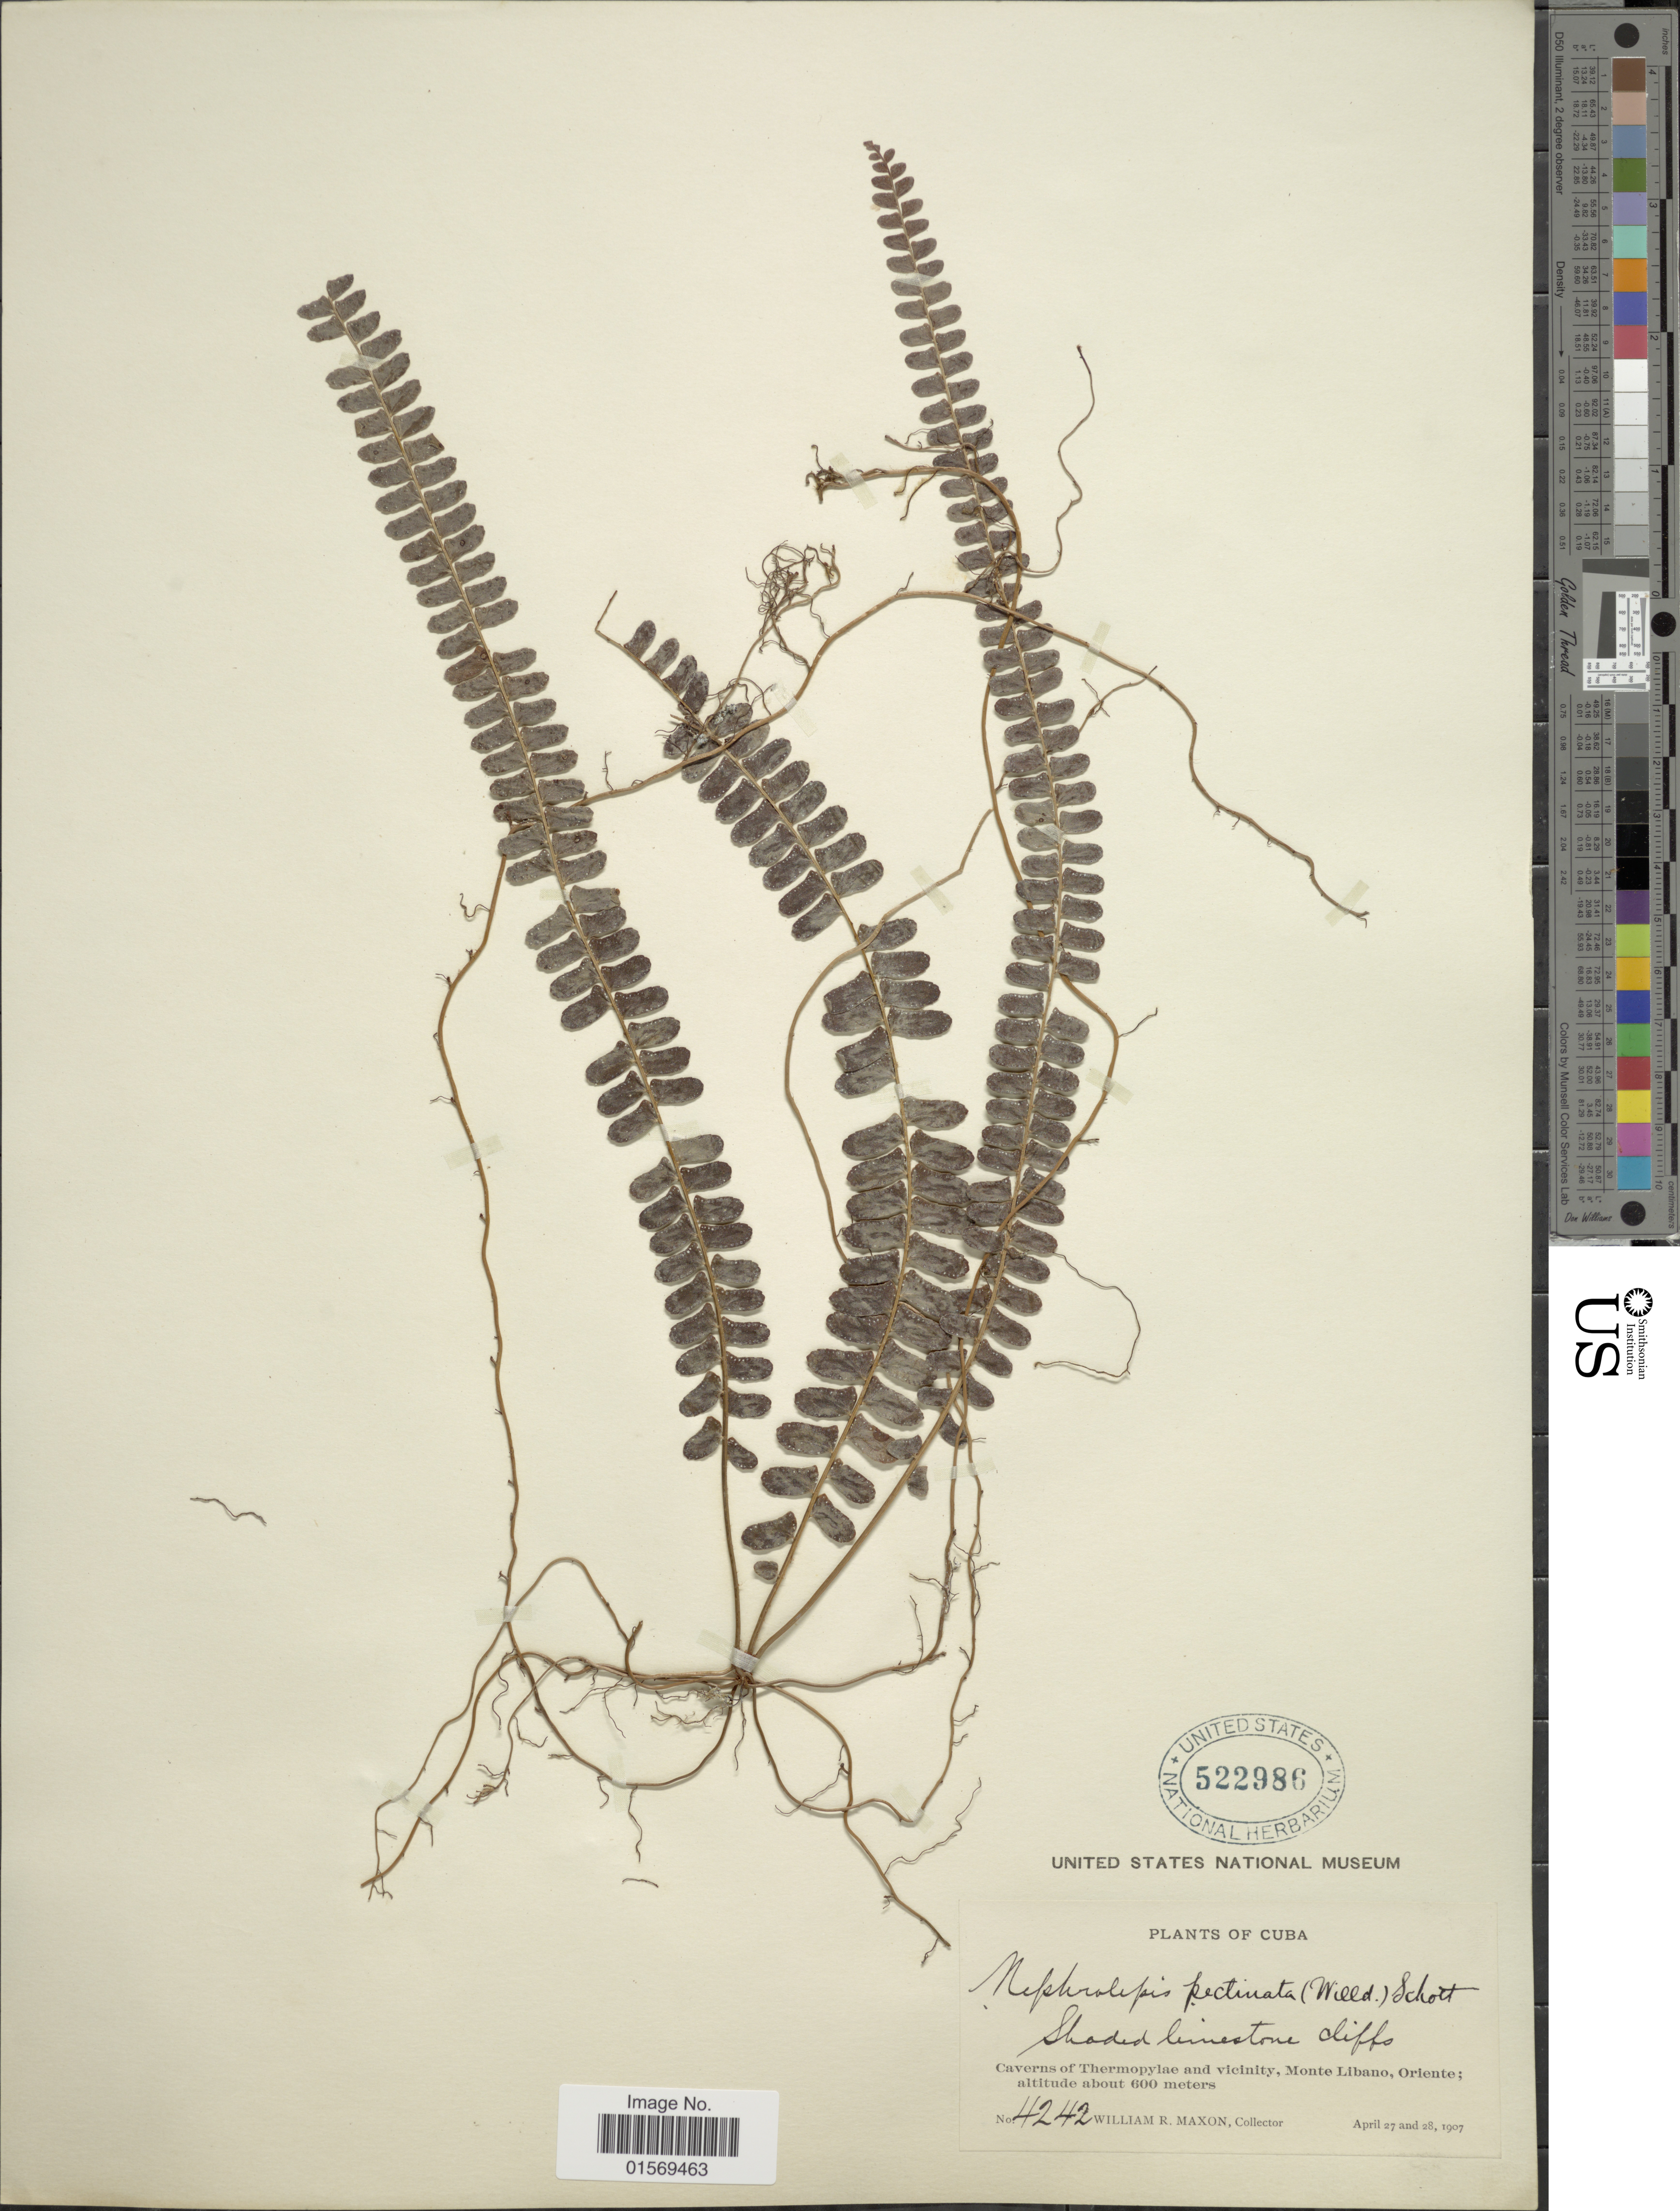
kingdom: Plantae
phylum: Tracheophyta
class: Polypodiopsida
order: Polypodiales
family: Nephrolepidaceae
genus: Nephrolepis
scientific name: Nephrolepis pectinata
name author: (Willd.) Schott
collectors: W. R. Maxon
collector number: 4242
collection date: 1907-04-27/1907-04-28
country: Cuba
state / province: Oriente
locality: Cuba. Caverns of Thermopylae and vicinity, Monte Libano, Oriente.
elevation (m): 600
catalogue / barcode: US 522986